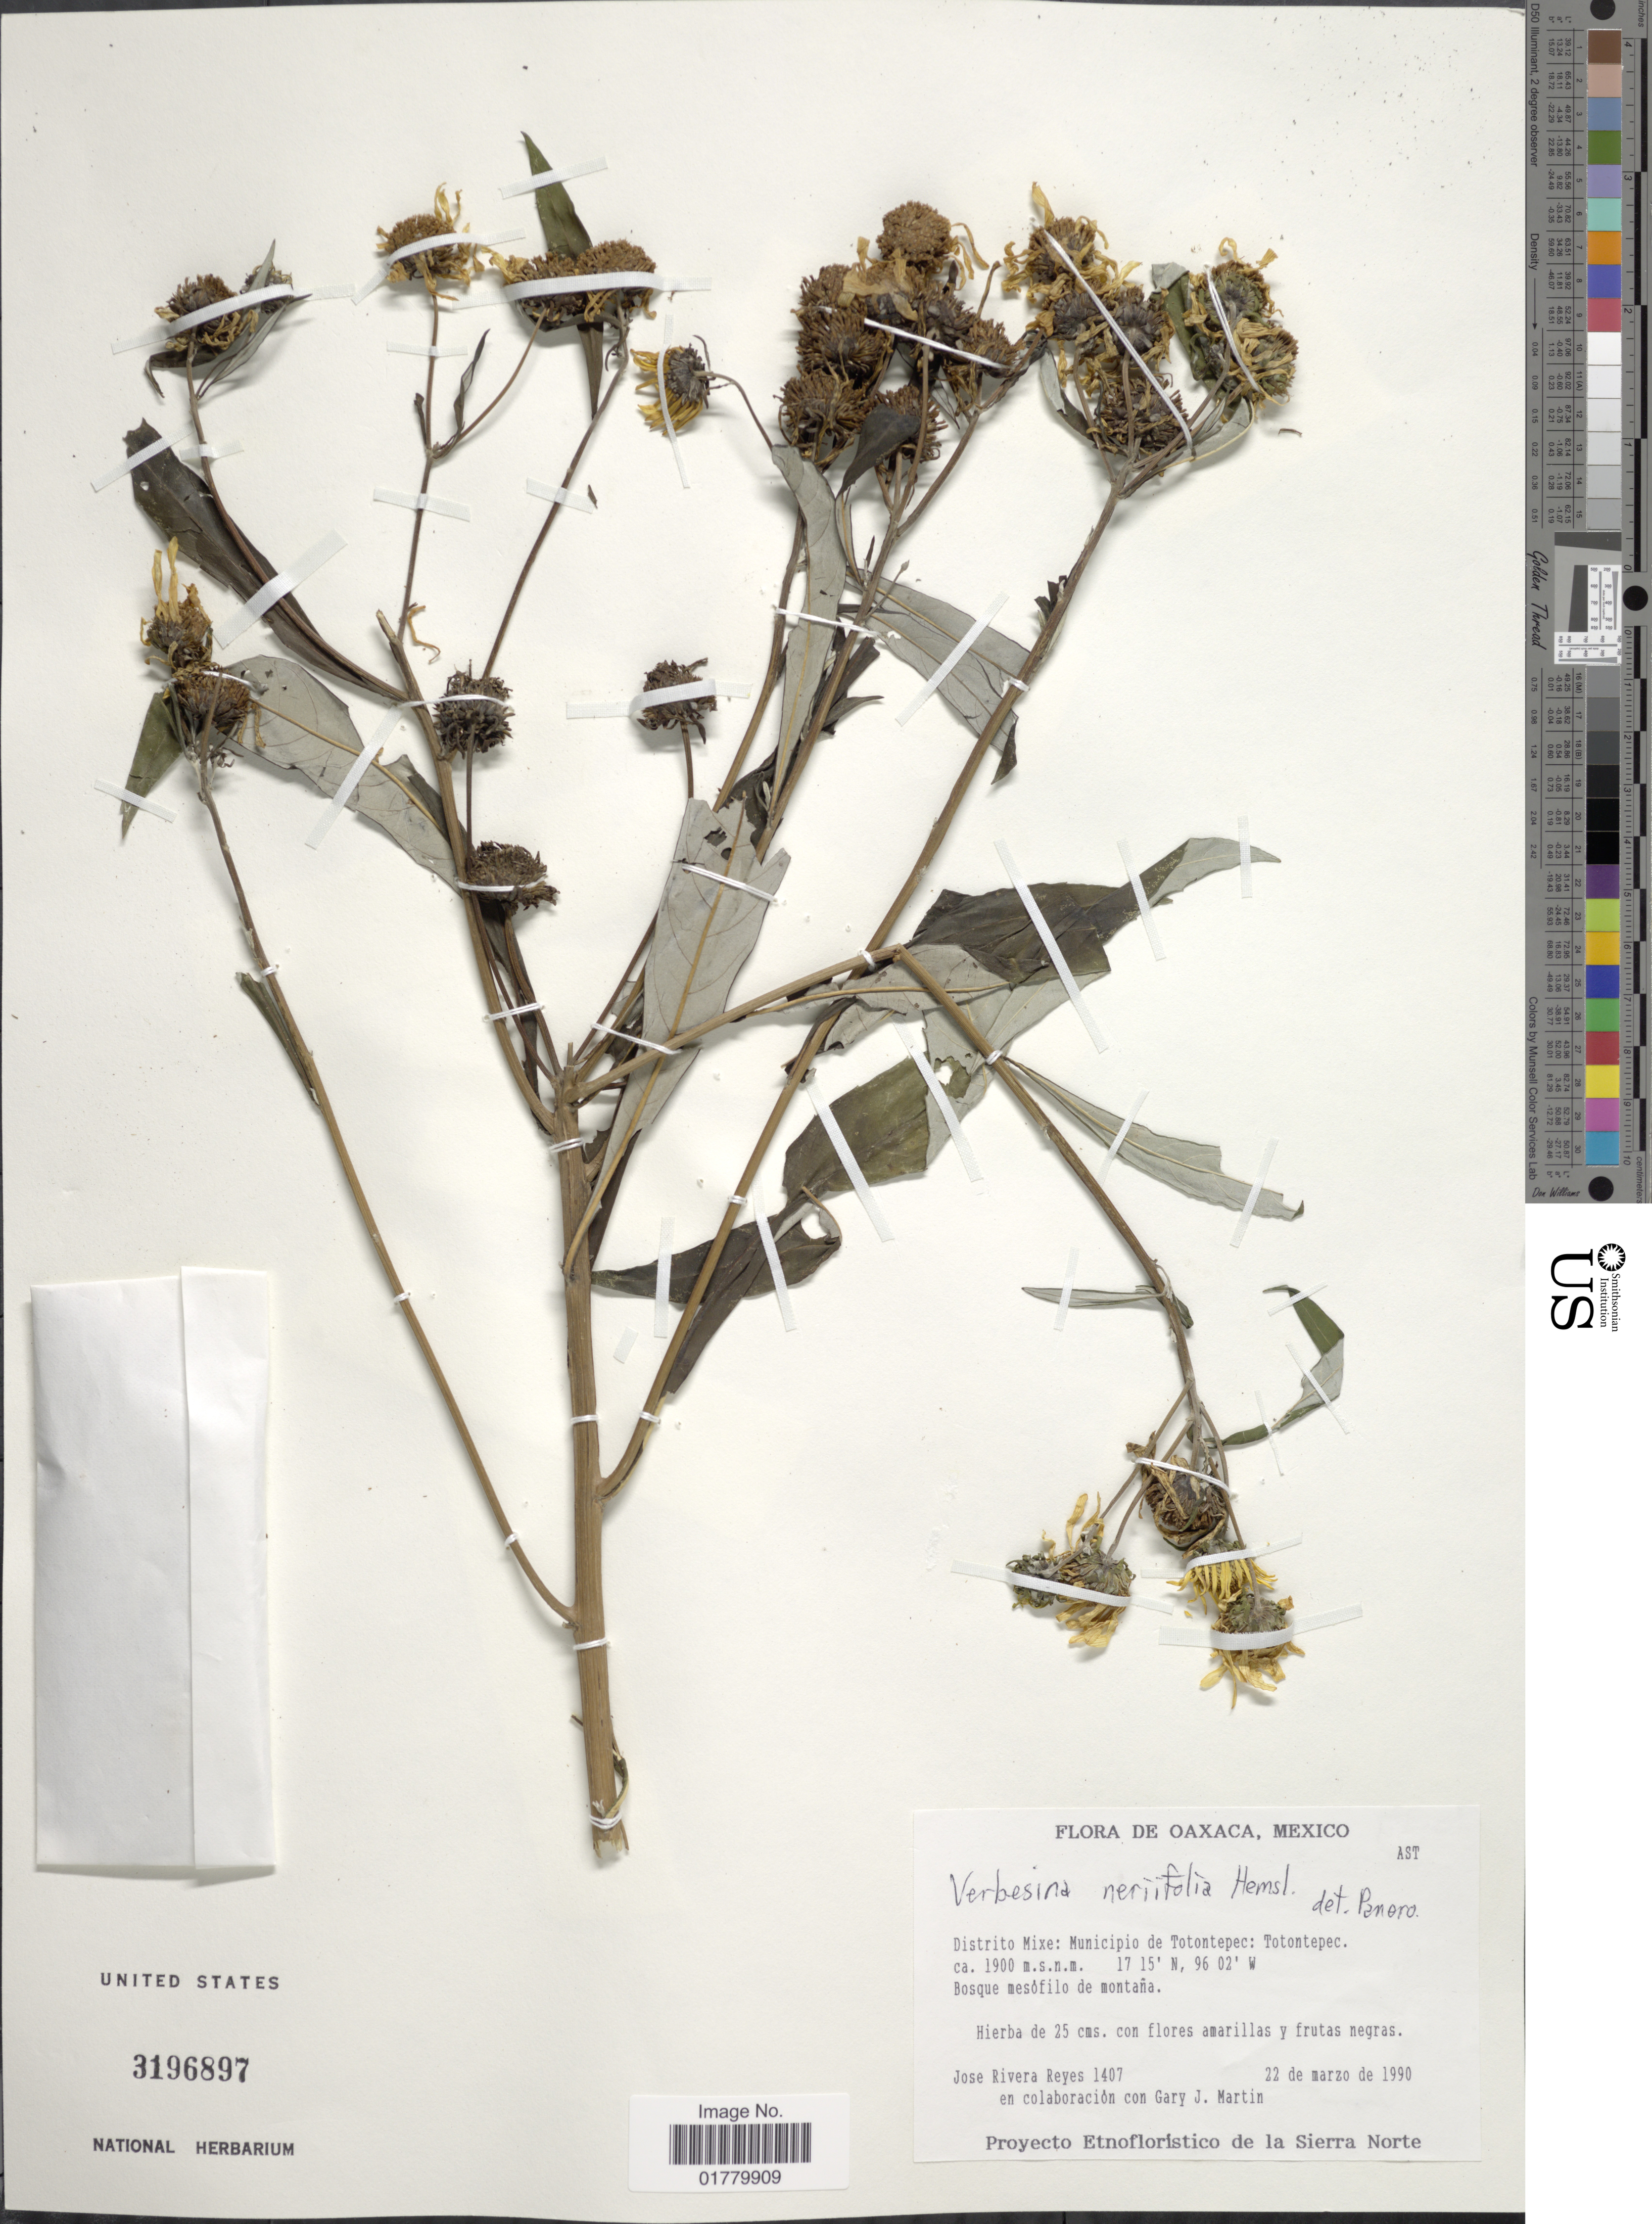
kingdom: Plantae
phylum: Tracheophyta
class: Magnoliopsida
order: Asterales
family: Asteraceae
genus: Verbesina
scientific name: Verbesina neriifolia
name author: Hemsl.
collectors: J. Reyes & G. J. Martin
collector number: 1407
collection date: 1990-03-22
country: Mexico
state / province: Oaxaca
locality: Distrito Mixe: Municipio de Totontepec: Totontepec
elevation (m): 1900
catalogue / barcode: US 3196897